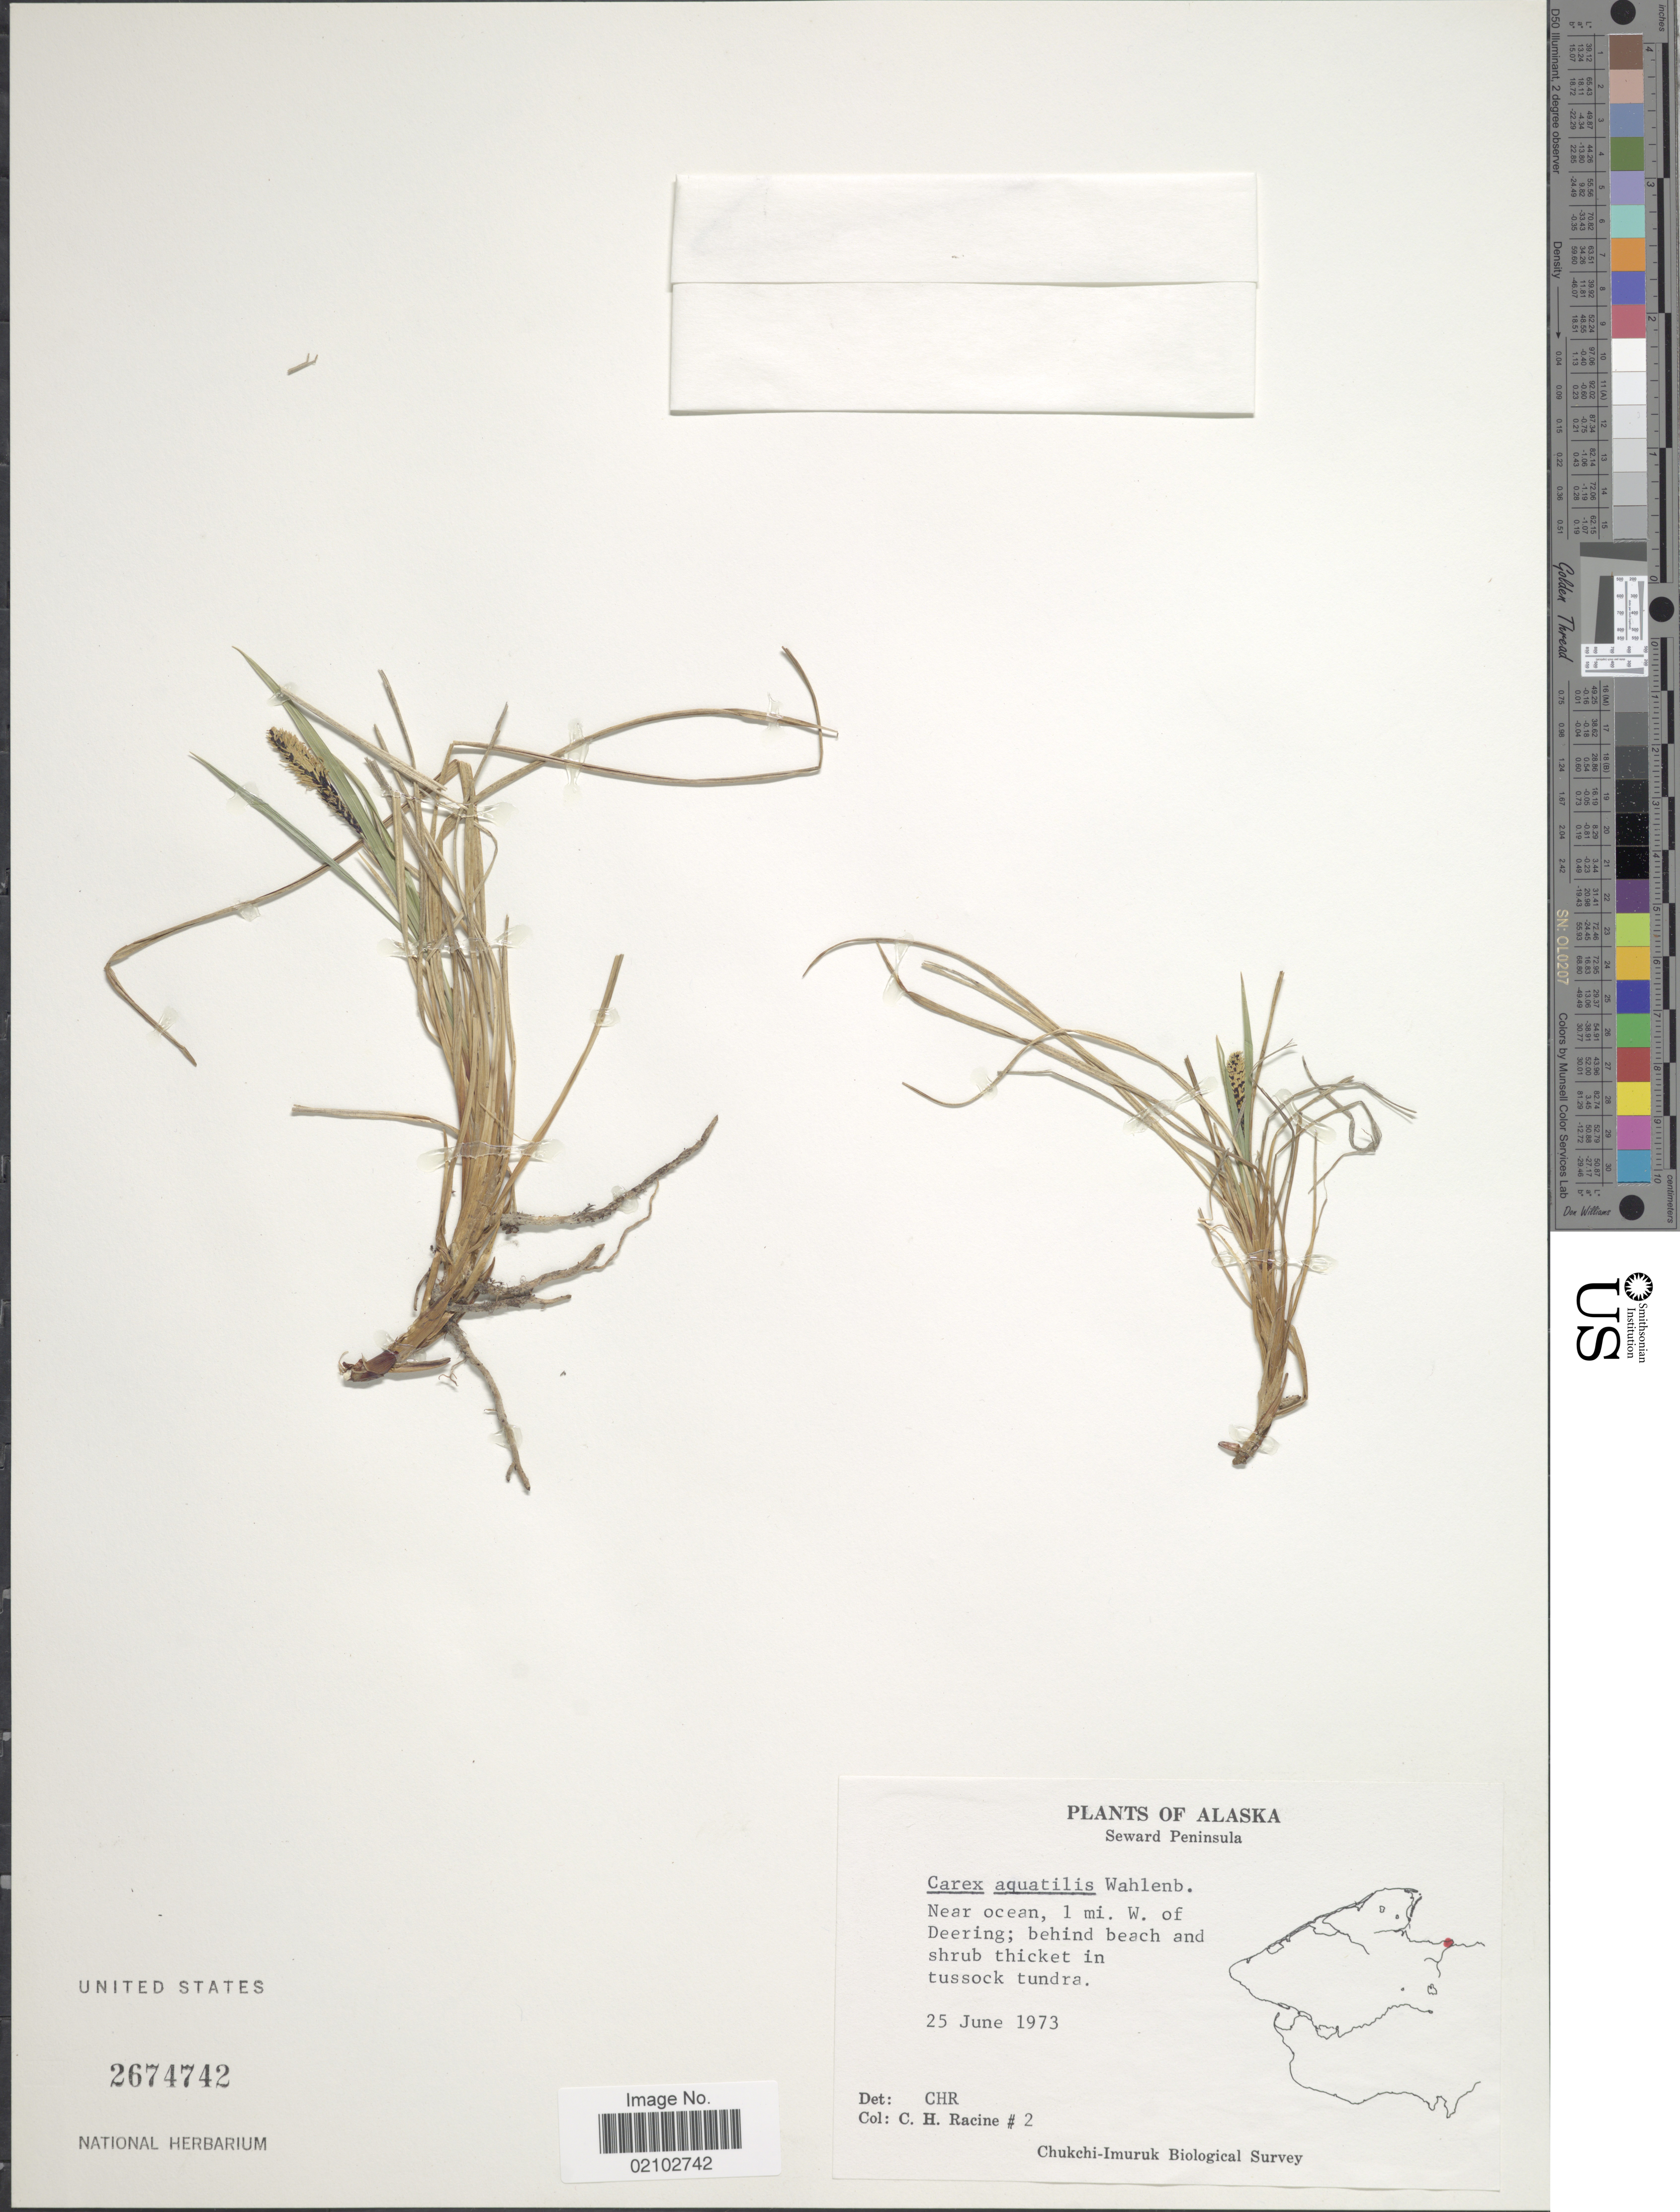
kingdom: Plantae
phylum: Tracheophyta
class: Liliopsida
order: Poales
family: Cyperaceae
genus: Carex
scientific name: Carex aquatilis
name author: Wahlenb.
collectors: C. Racine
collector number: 2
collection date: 1973-06-25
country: United States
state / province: Alaska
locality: Seward Peninsula, near ocean, 1 mi. W. of Deering; behind beach and shrub thicket in tussock tundra, Chukchi-Imuruk.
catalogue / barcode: US 2674742